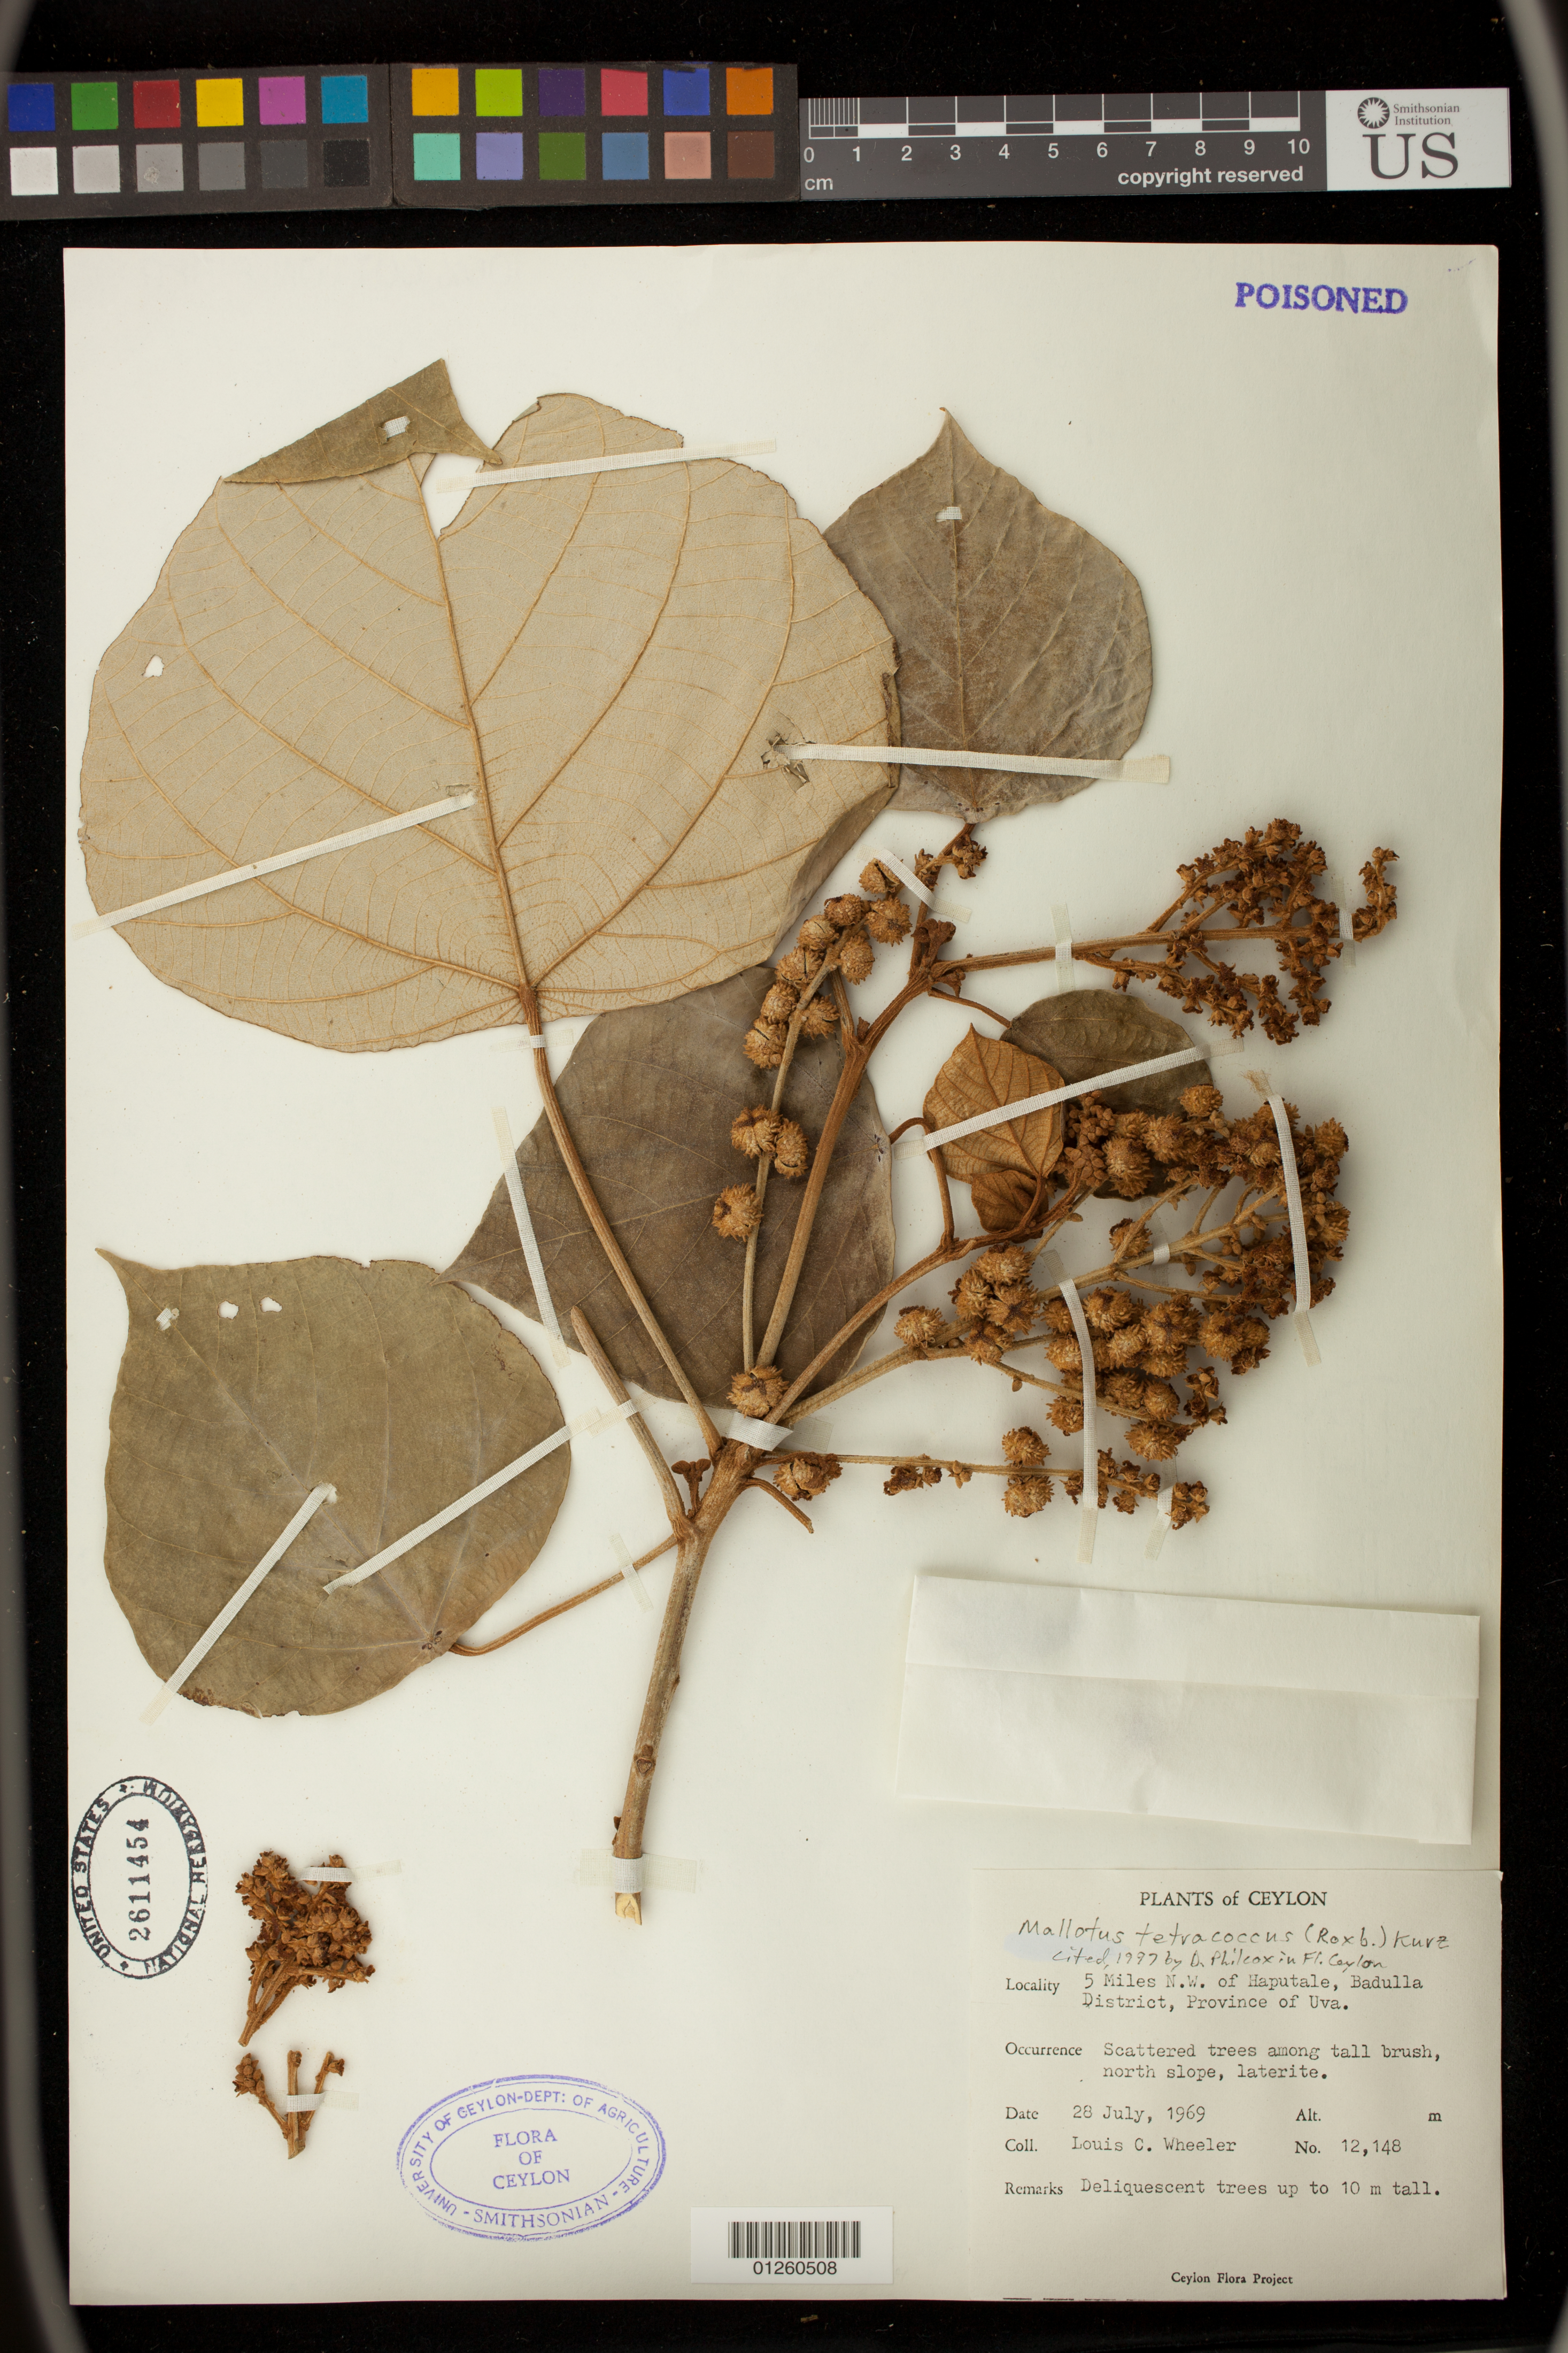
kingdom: Plantae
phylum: Tracheophyta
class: Magnoliopsida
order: Malpighiales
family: Euphorbiaceae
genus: Mallotus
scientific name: Mallotus tetracoccus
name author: (Roxb.) Kurz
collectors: L. C. Wheeler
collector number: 12148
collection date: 1969-07-28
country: Sri Lanka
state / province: Uva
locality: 5 miles N.W. of Haputale, Badulla District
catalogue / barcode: US 2611454